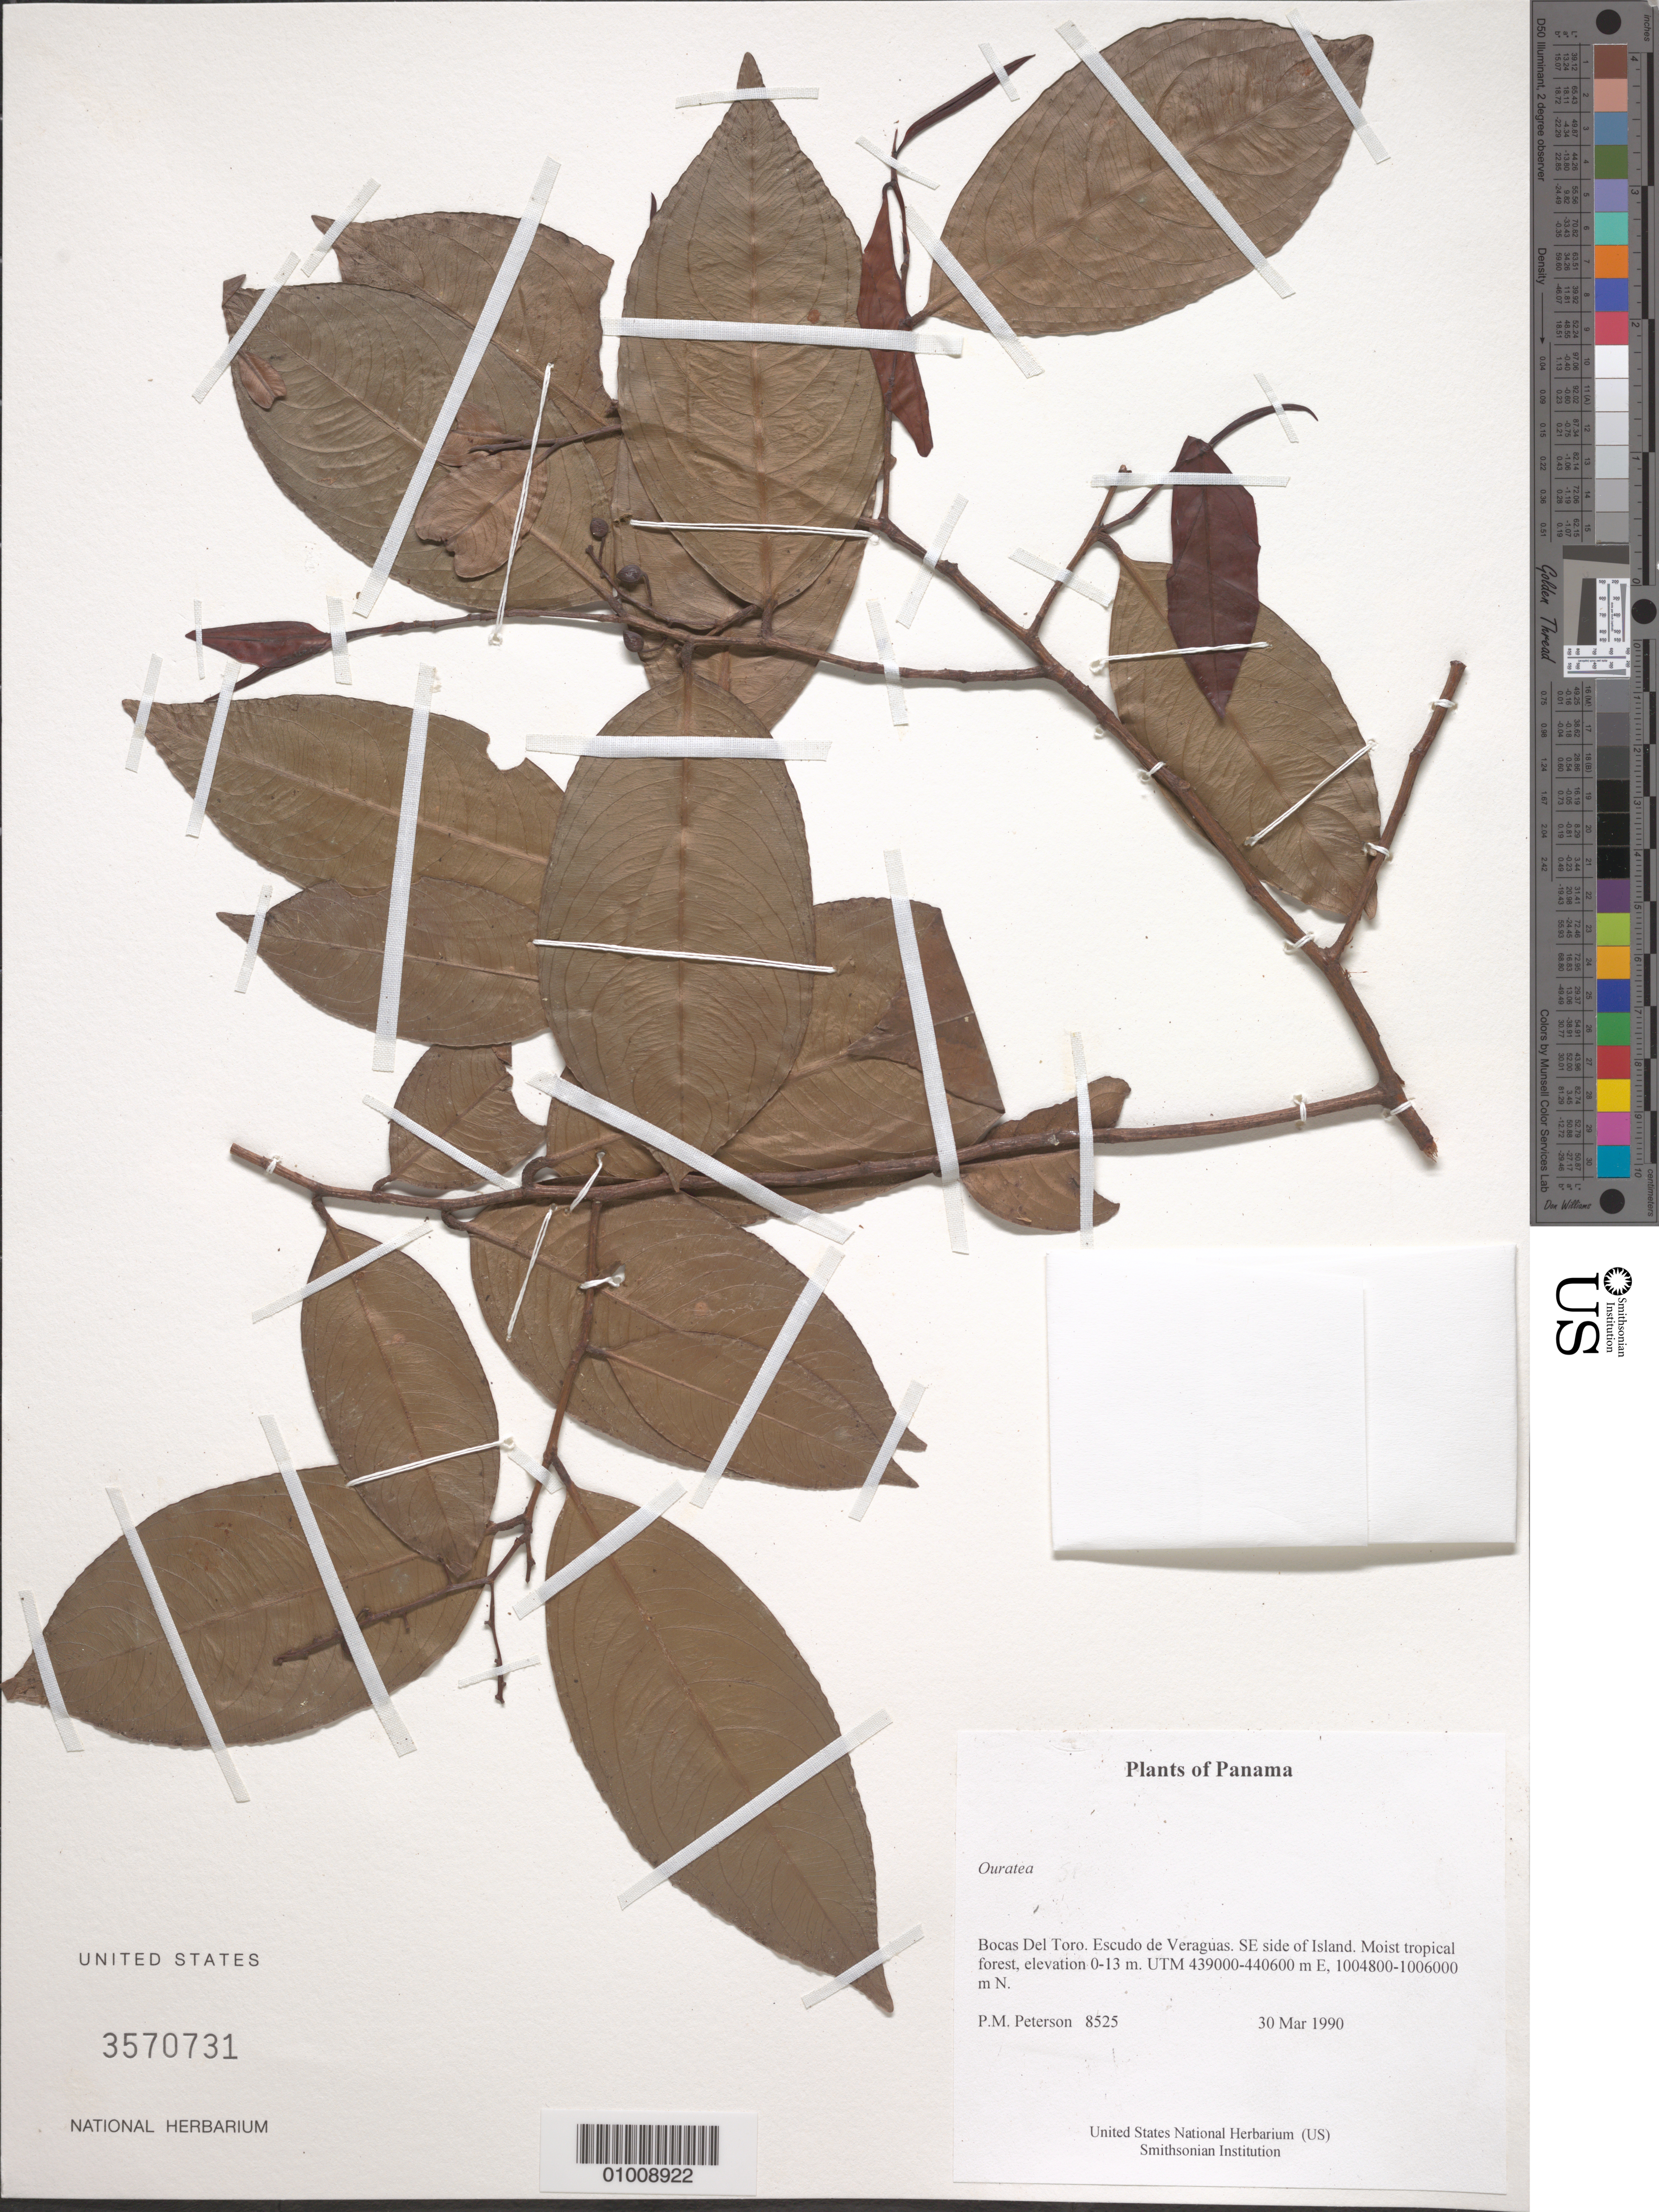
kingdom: Plantae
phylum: Tracheophyta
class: Magnoliopsida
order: Malpighiales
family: Ochnaceae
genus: Ouratea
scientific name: Ouratea sp.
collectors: P. M. Peterson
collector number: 08525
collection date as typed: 30 Mar 1990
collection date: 1990-03-30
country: Panama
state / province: Bocas del Toro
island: Escudo de Veraguas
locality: SE side of Island.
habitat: Moist tropical forest, elevation 0-13 m. UTM 439000-440600 m E, 1004800-1006000 m N.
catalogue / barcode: US 3570731